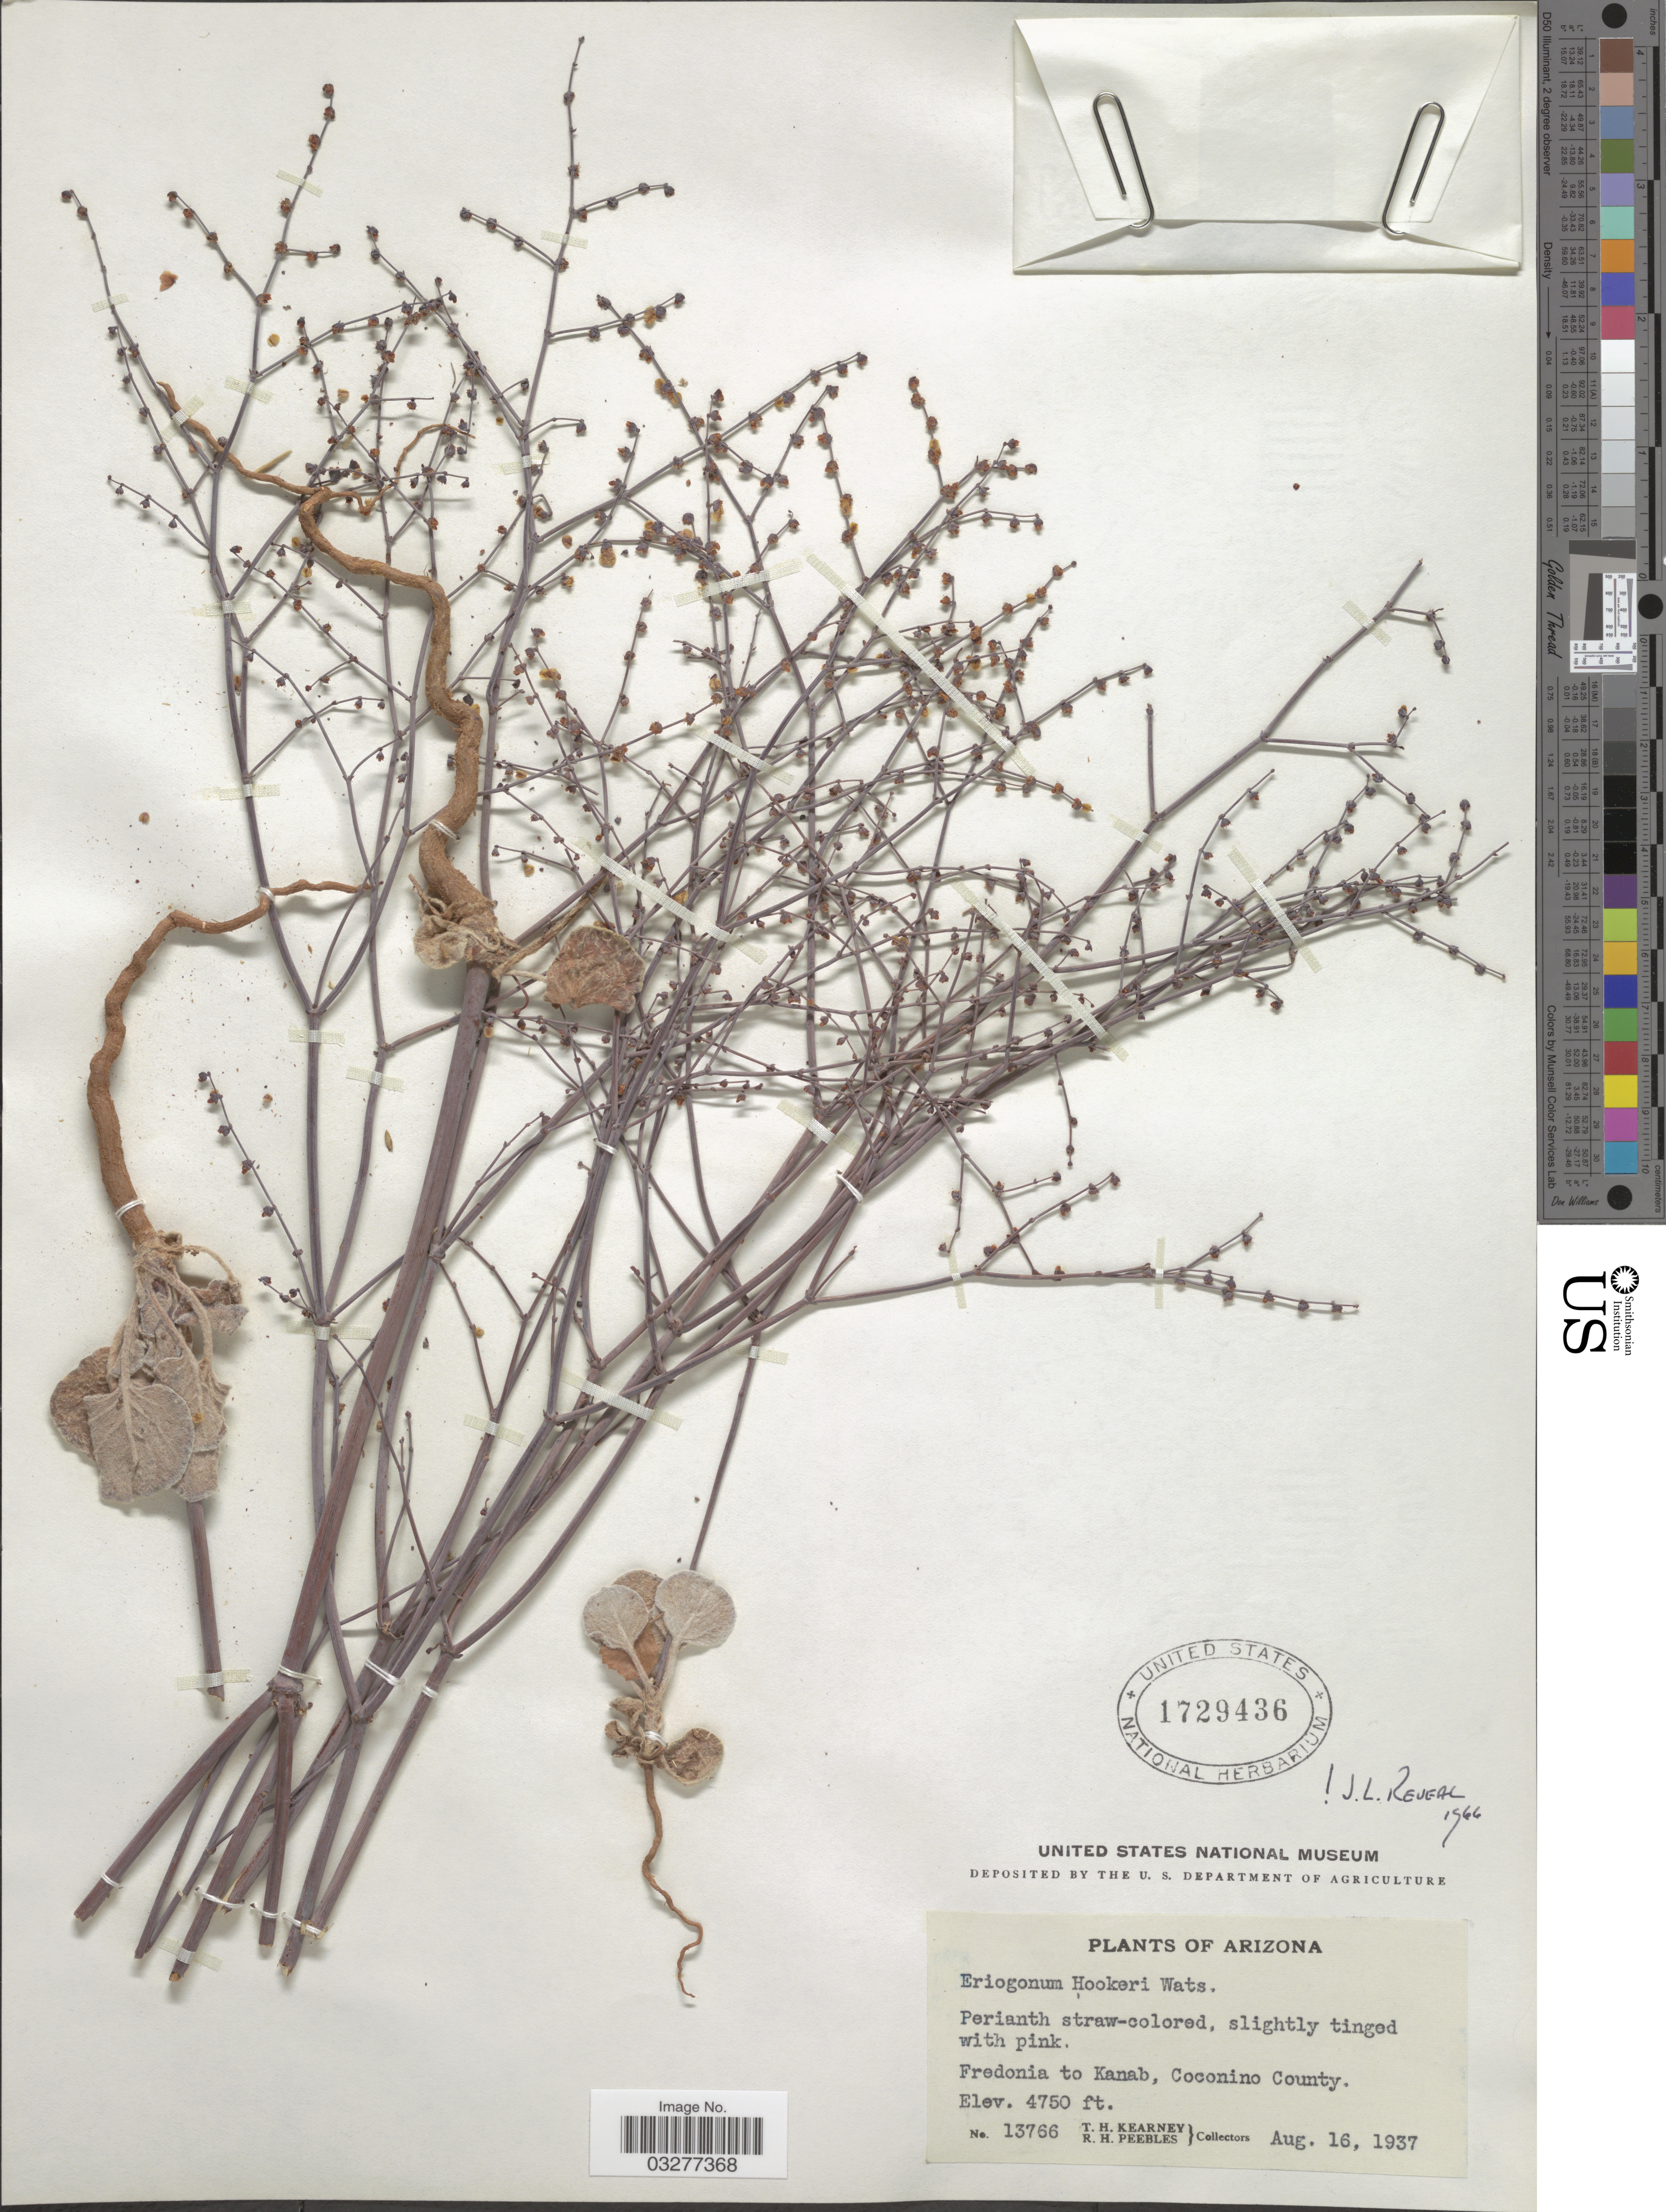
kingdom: Plantae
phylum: Tracheophyta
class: Magnoliopsida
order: Caryophyllales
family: Polygonaceae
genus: Eriogonum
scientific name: Eriogonum hookeri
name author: S. Watson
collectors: T. H. Kearney & R. H. Peebles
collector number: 13766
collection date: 1937-08-16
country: United States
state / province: Arizona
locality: Fredonia to Kanab, Coconino County.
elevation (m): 1448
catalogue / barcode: US 1729436